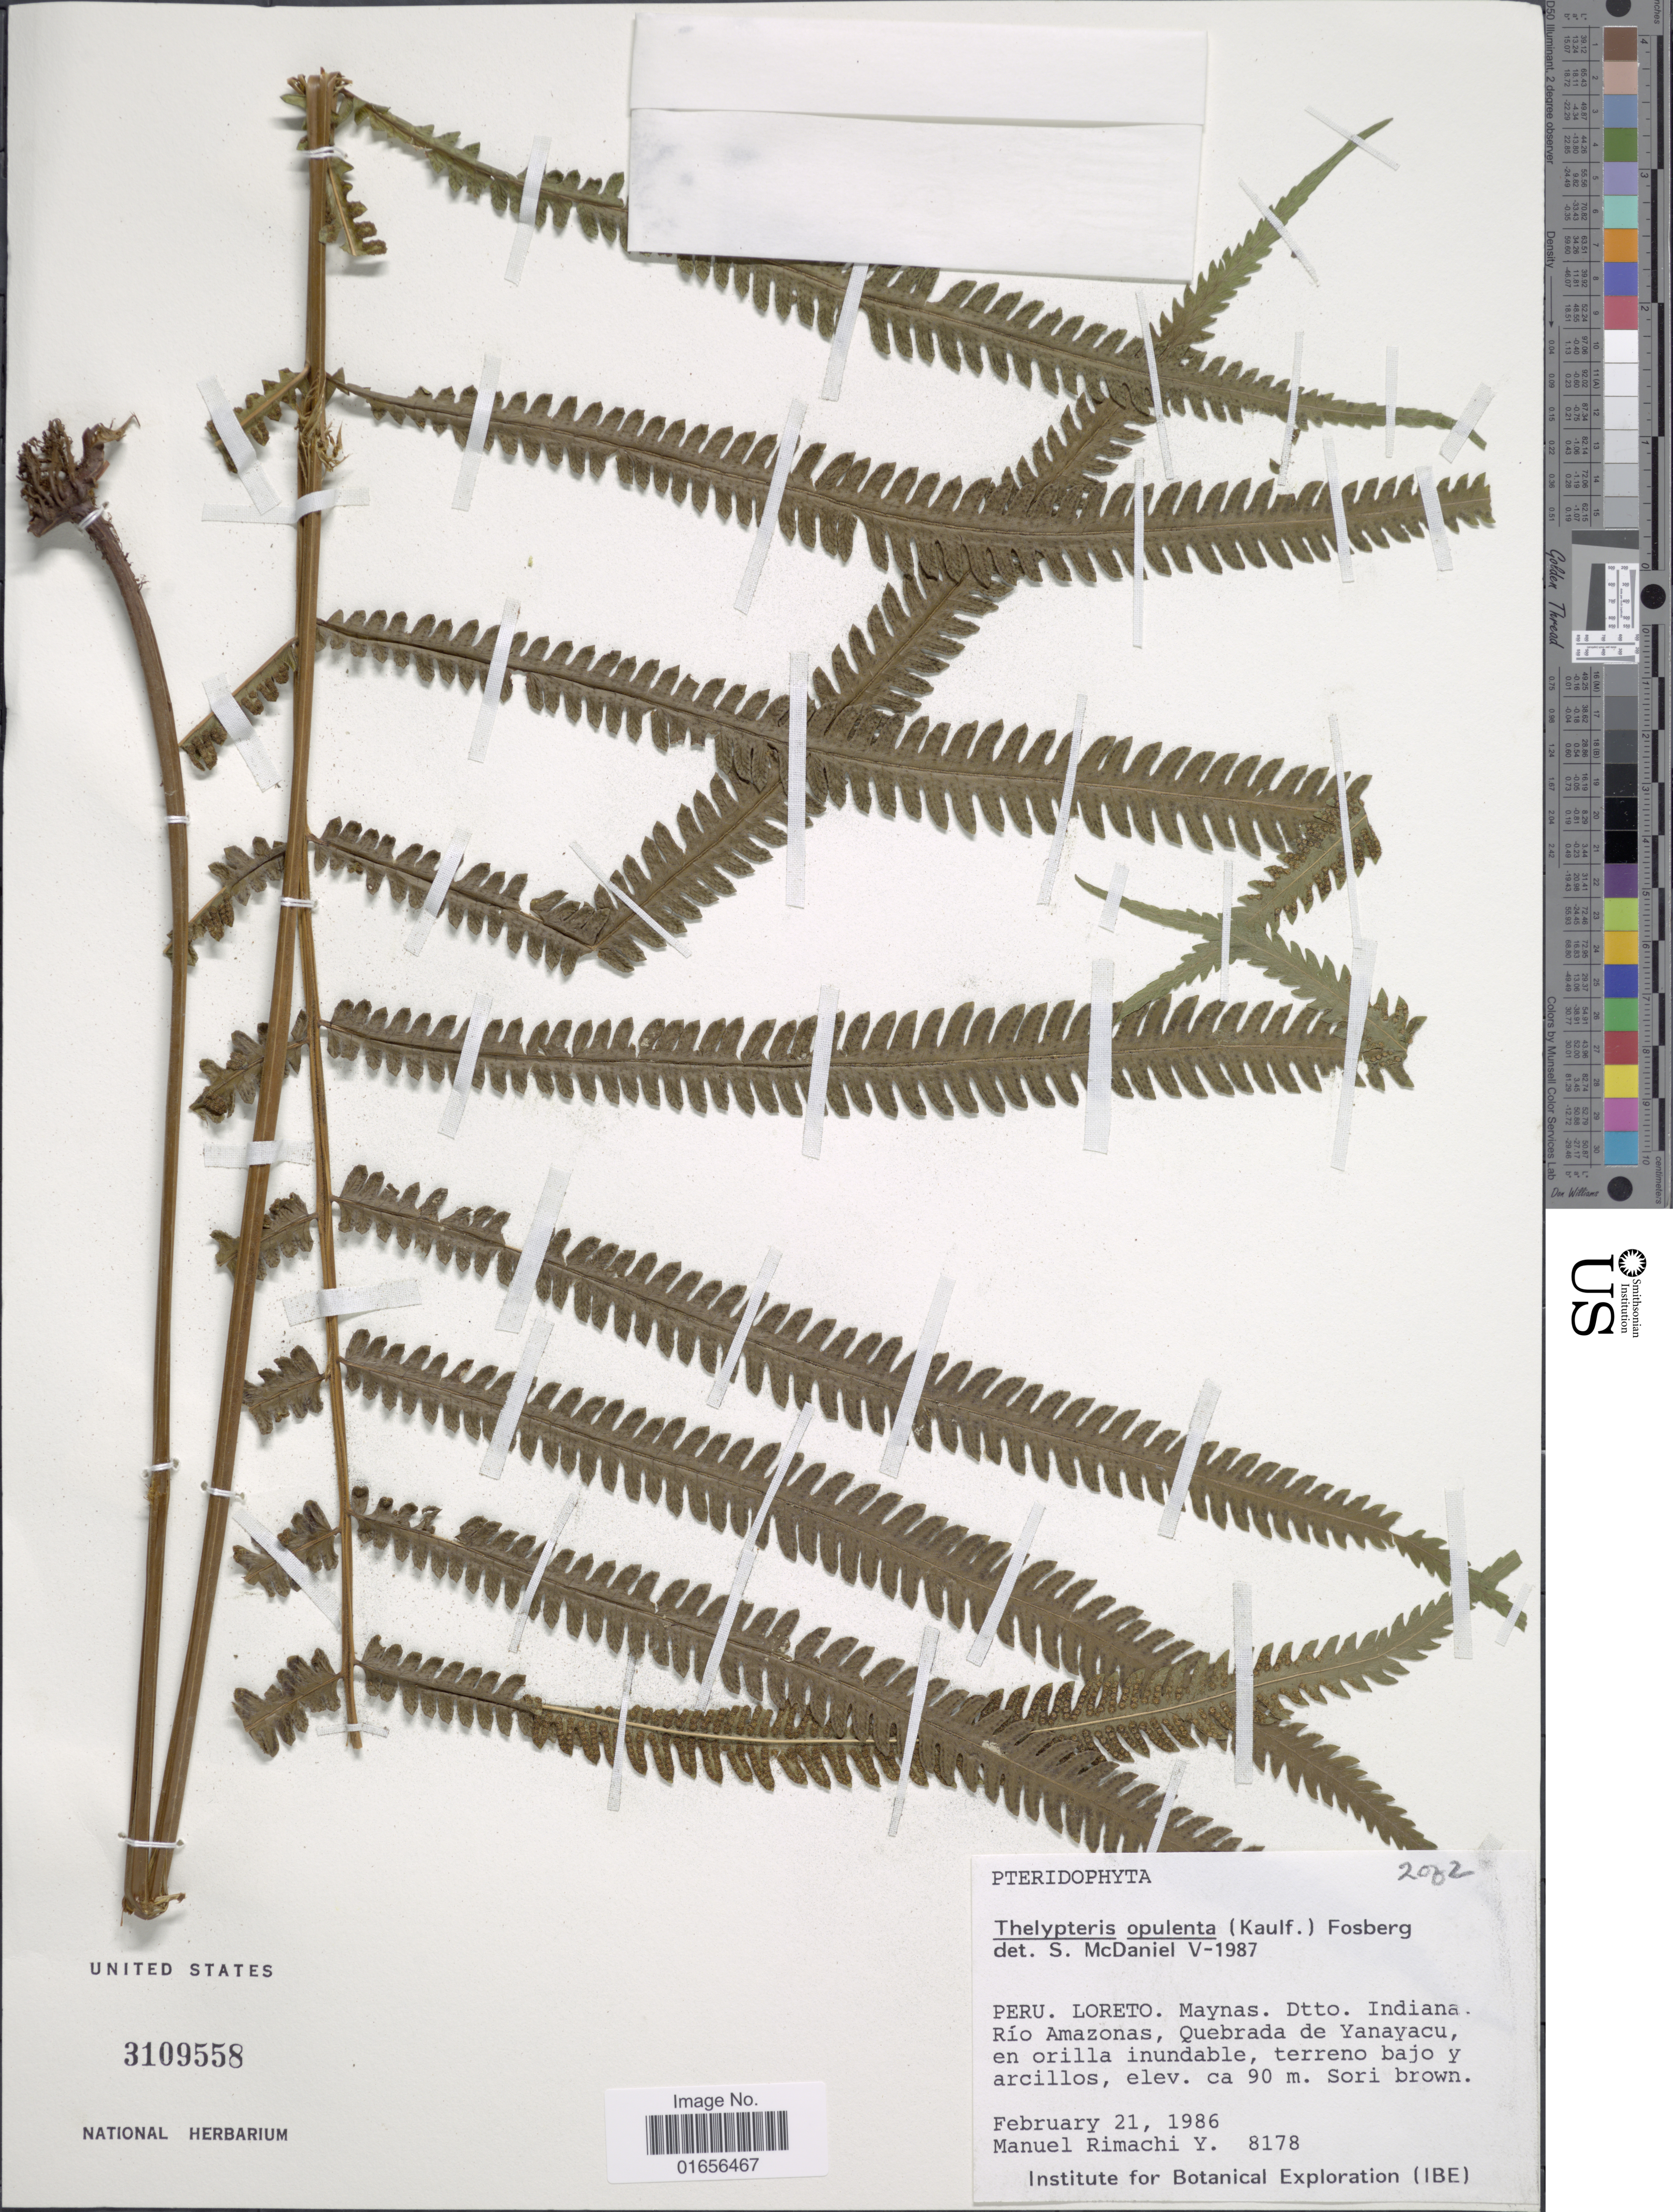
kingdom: Plantae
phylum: Tracheophyta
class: Polypodiopsida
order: Polypodiales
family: Thelypteridaceae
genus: Amphineuron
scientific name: Amphineuron opulentum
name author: (Kaulf.) Holttum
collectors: M. Rimachi Y.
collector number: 8178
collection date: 1986-02-21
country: Peru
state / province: Loreto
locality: Peru. Loreto. Maynas. Dtto. Indiana Río Amazonas, Quebrada de Yanayacu en orilla inundable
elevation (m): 90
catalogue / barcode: US 3109558